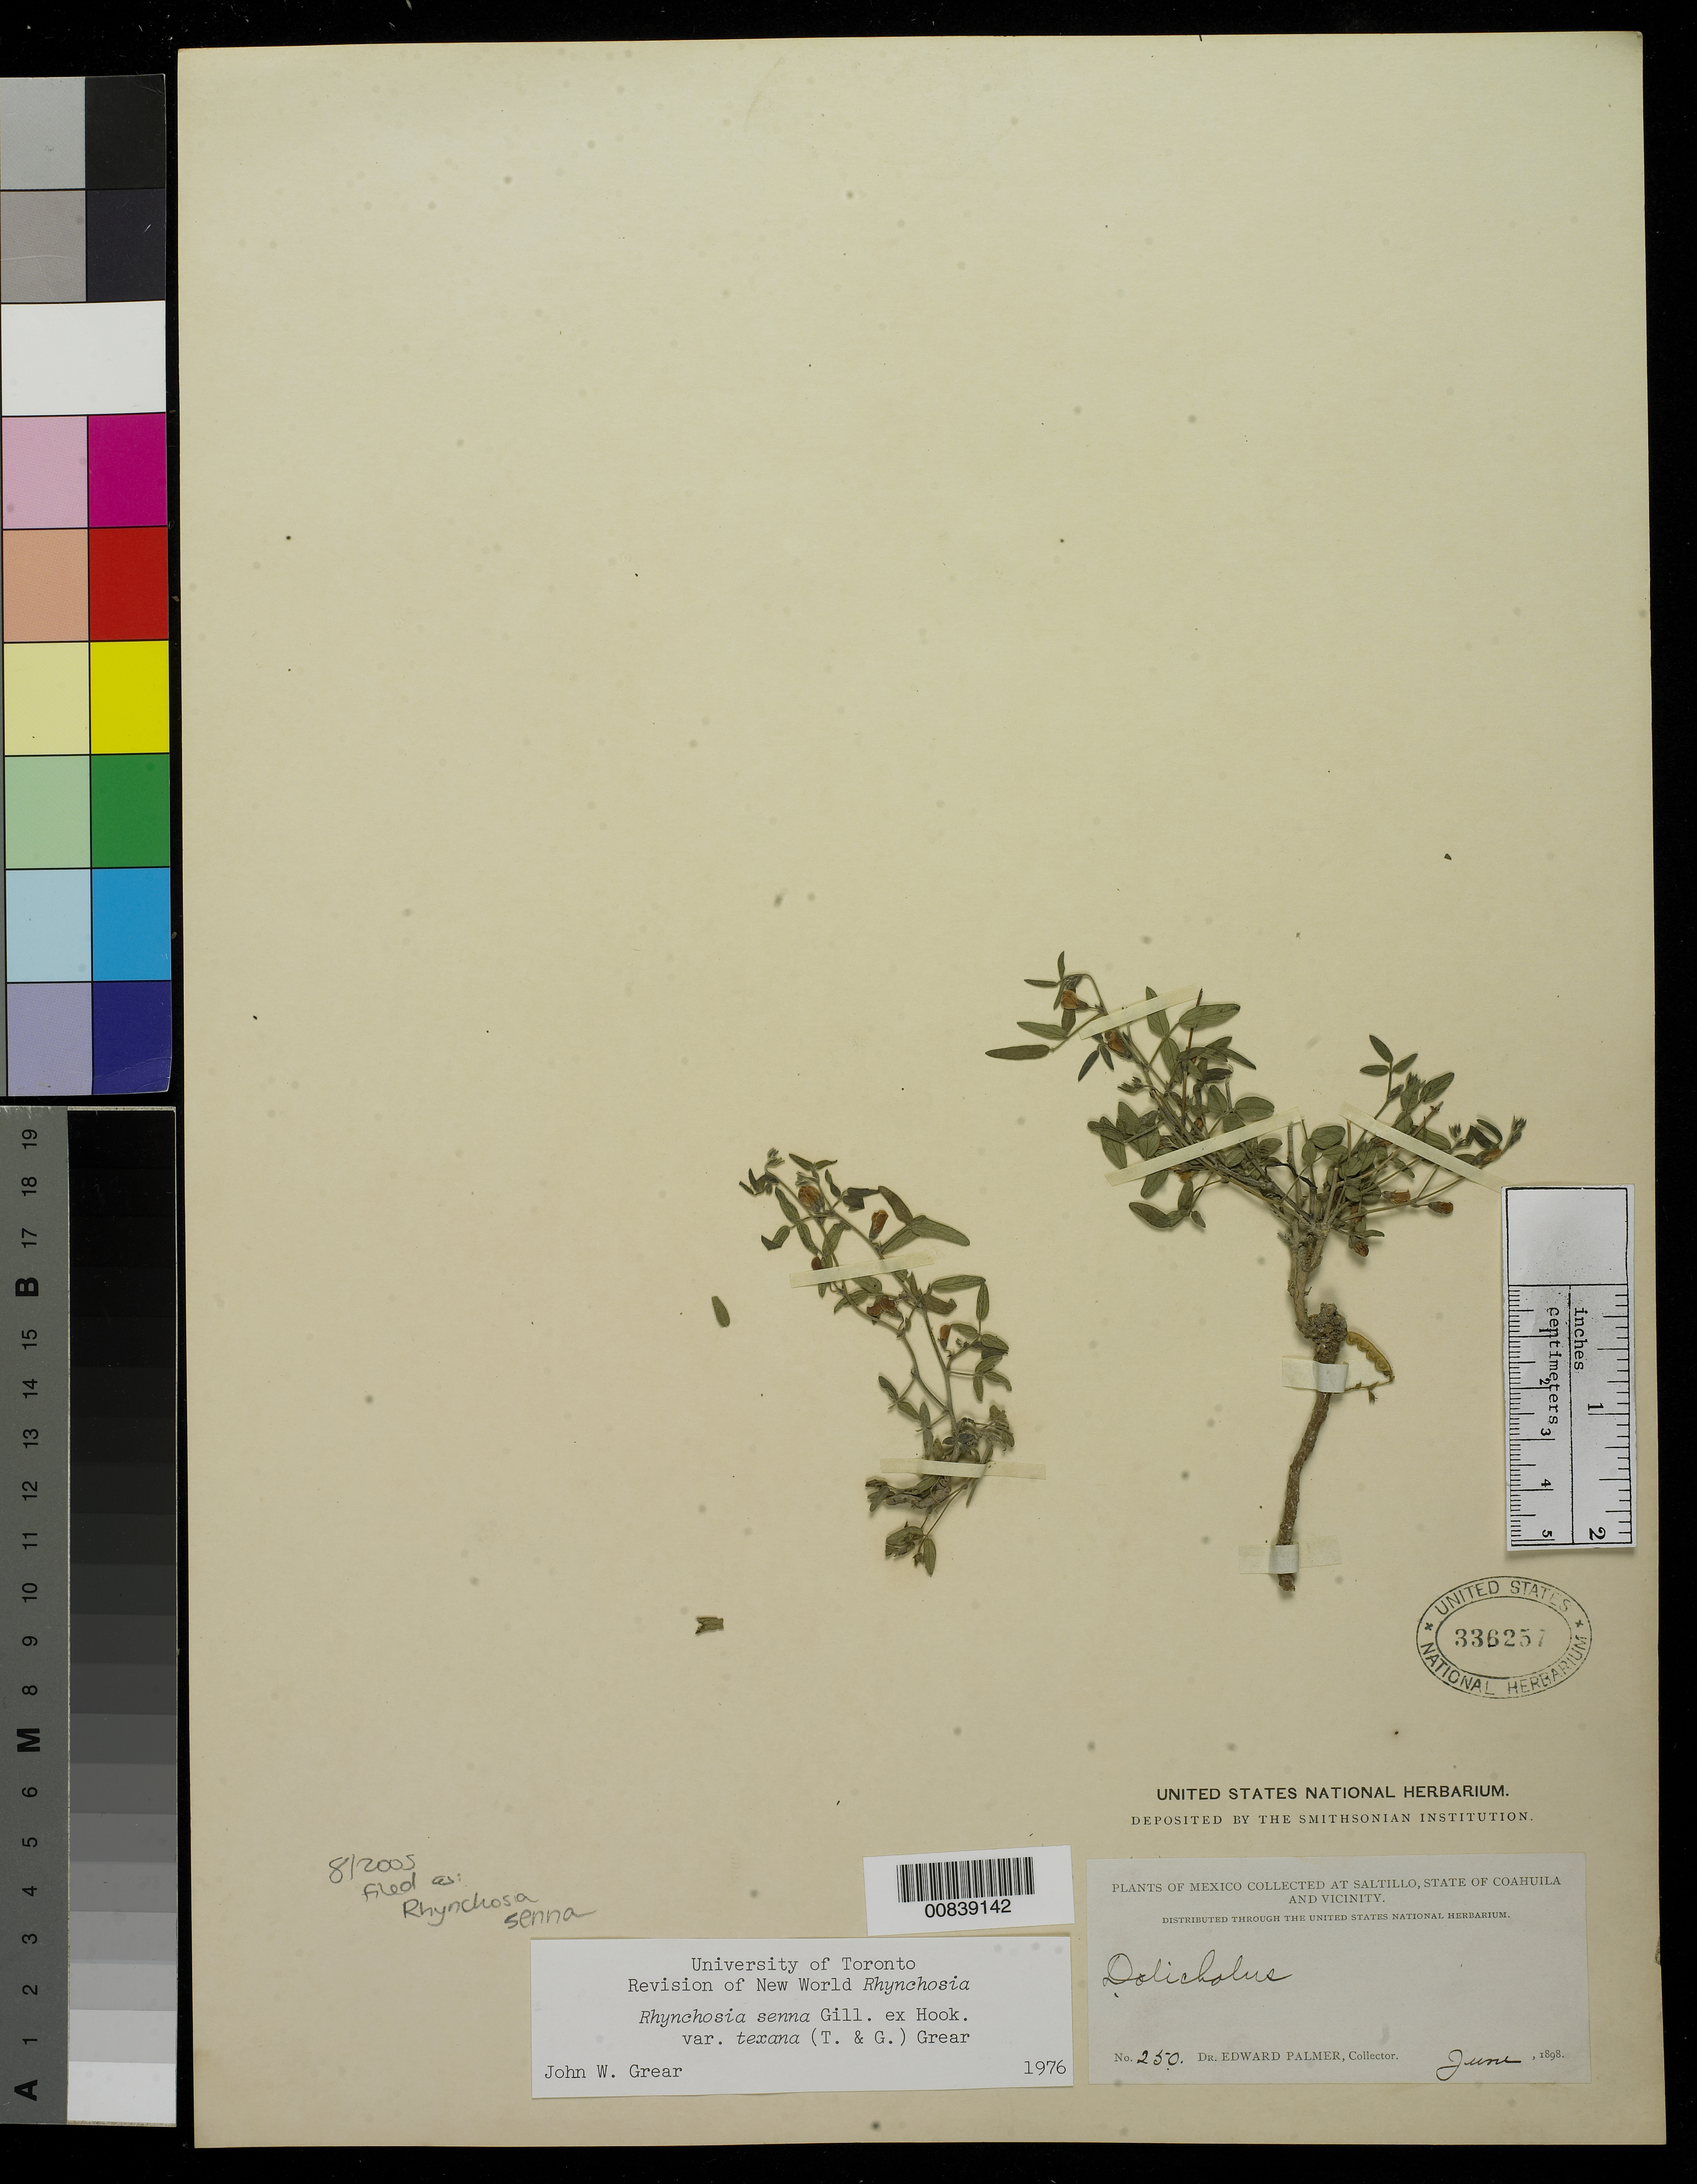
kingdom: Plantae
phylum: Tracheophyta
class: Magnoliopsida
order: Fabales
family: Fabaceae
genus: Rhynchosia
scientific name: Rhynchosia senna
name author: Gillies ex Hook.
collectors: E. Palmer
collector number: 250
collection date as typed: Jun 1898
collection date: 1898-06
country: Mexico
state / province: Coahuila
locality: Saltillo, Coahuila and vicinity.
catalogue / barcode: US 336257